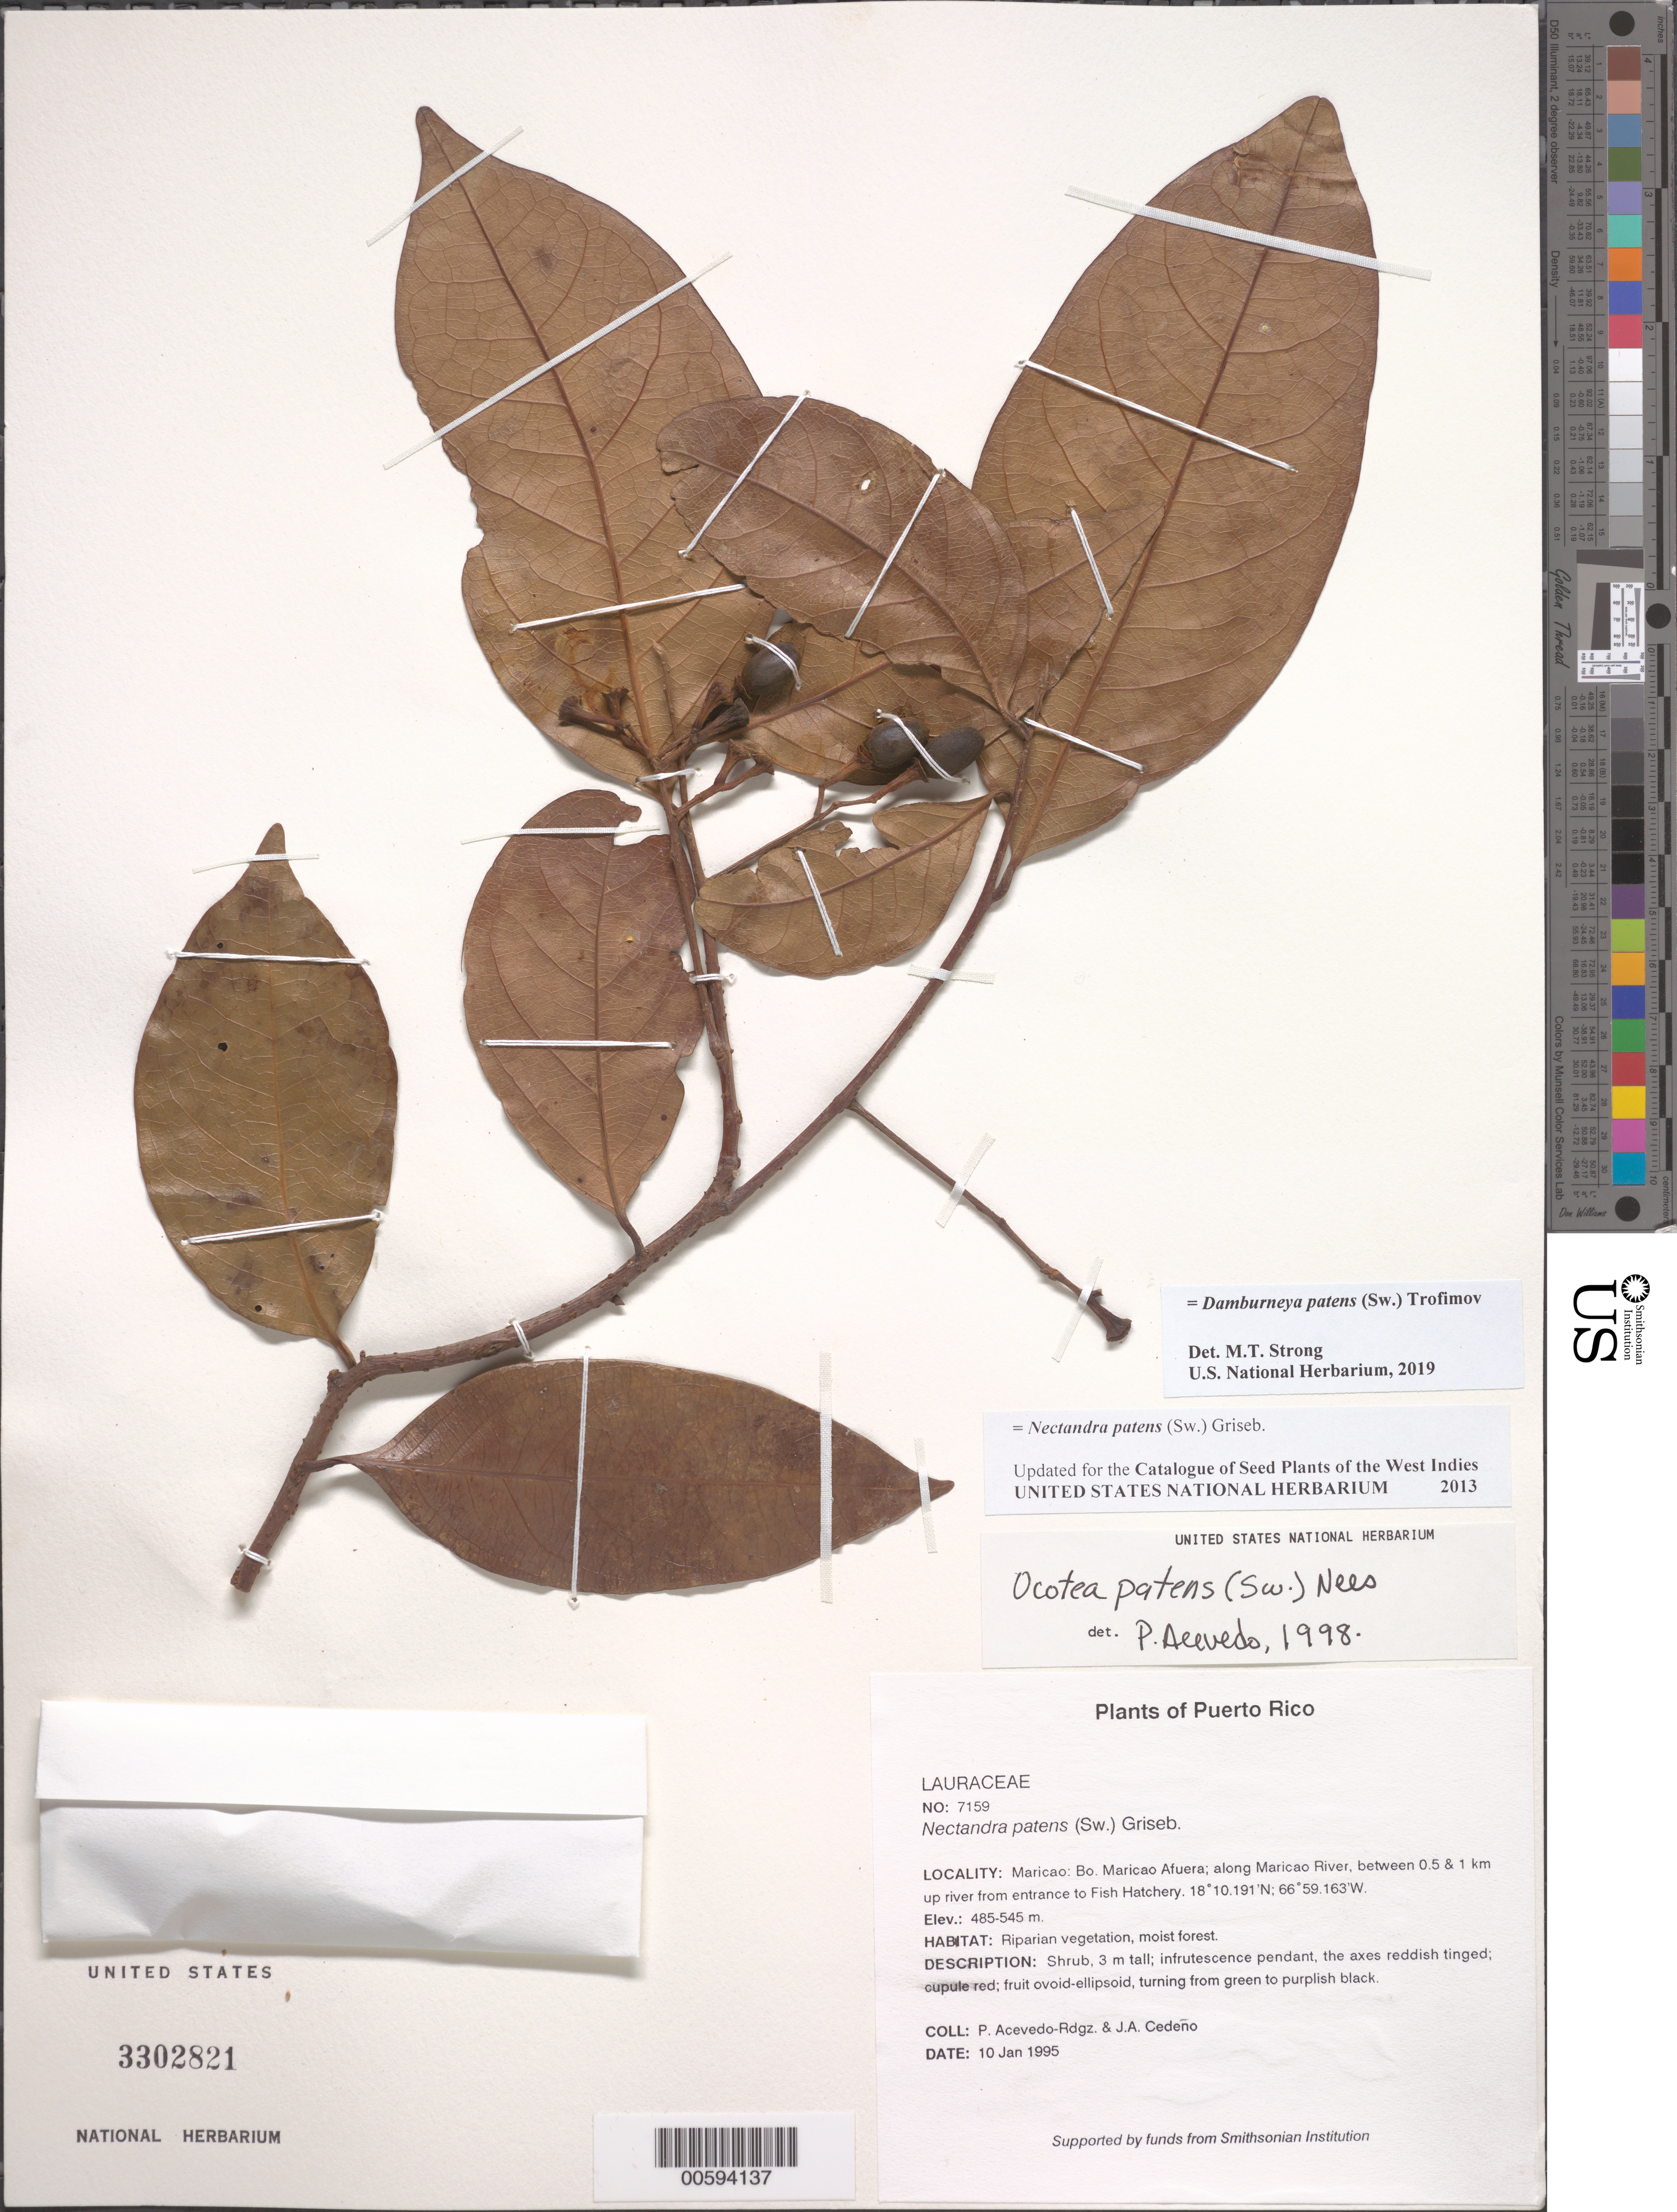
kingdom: Plantae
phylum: Tracheophyta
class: Magnoliopsida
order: Laurales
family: Lauraceae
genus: Damburneya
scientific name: Damburneya patens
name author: (Sw.) Trofimov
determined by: Strong, M. T., (US), Smithsonian Institution - National Museum of Natural History (UNITED STATES)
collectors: P. Acevedo-Rodr. & J. A. Cedeño M.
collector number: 7159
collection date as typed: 10 Jan 1995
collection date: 1995-01-10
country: Puerto Rico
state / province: Maricao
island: Puerto Rico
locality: Maricao: Bo. Maricao Afuera; along Maricao River, between 0.5 & 1 km up river from entrance to Fish Hatchery.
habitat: Riparian vegetation, moist forest.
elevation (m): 485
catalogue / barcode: US 3302821